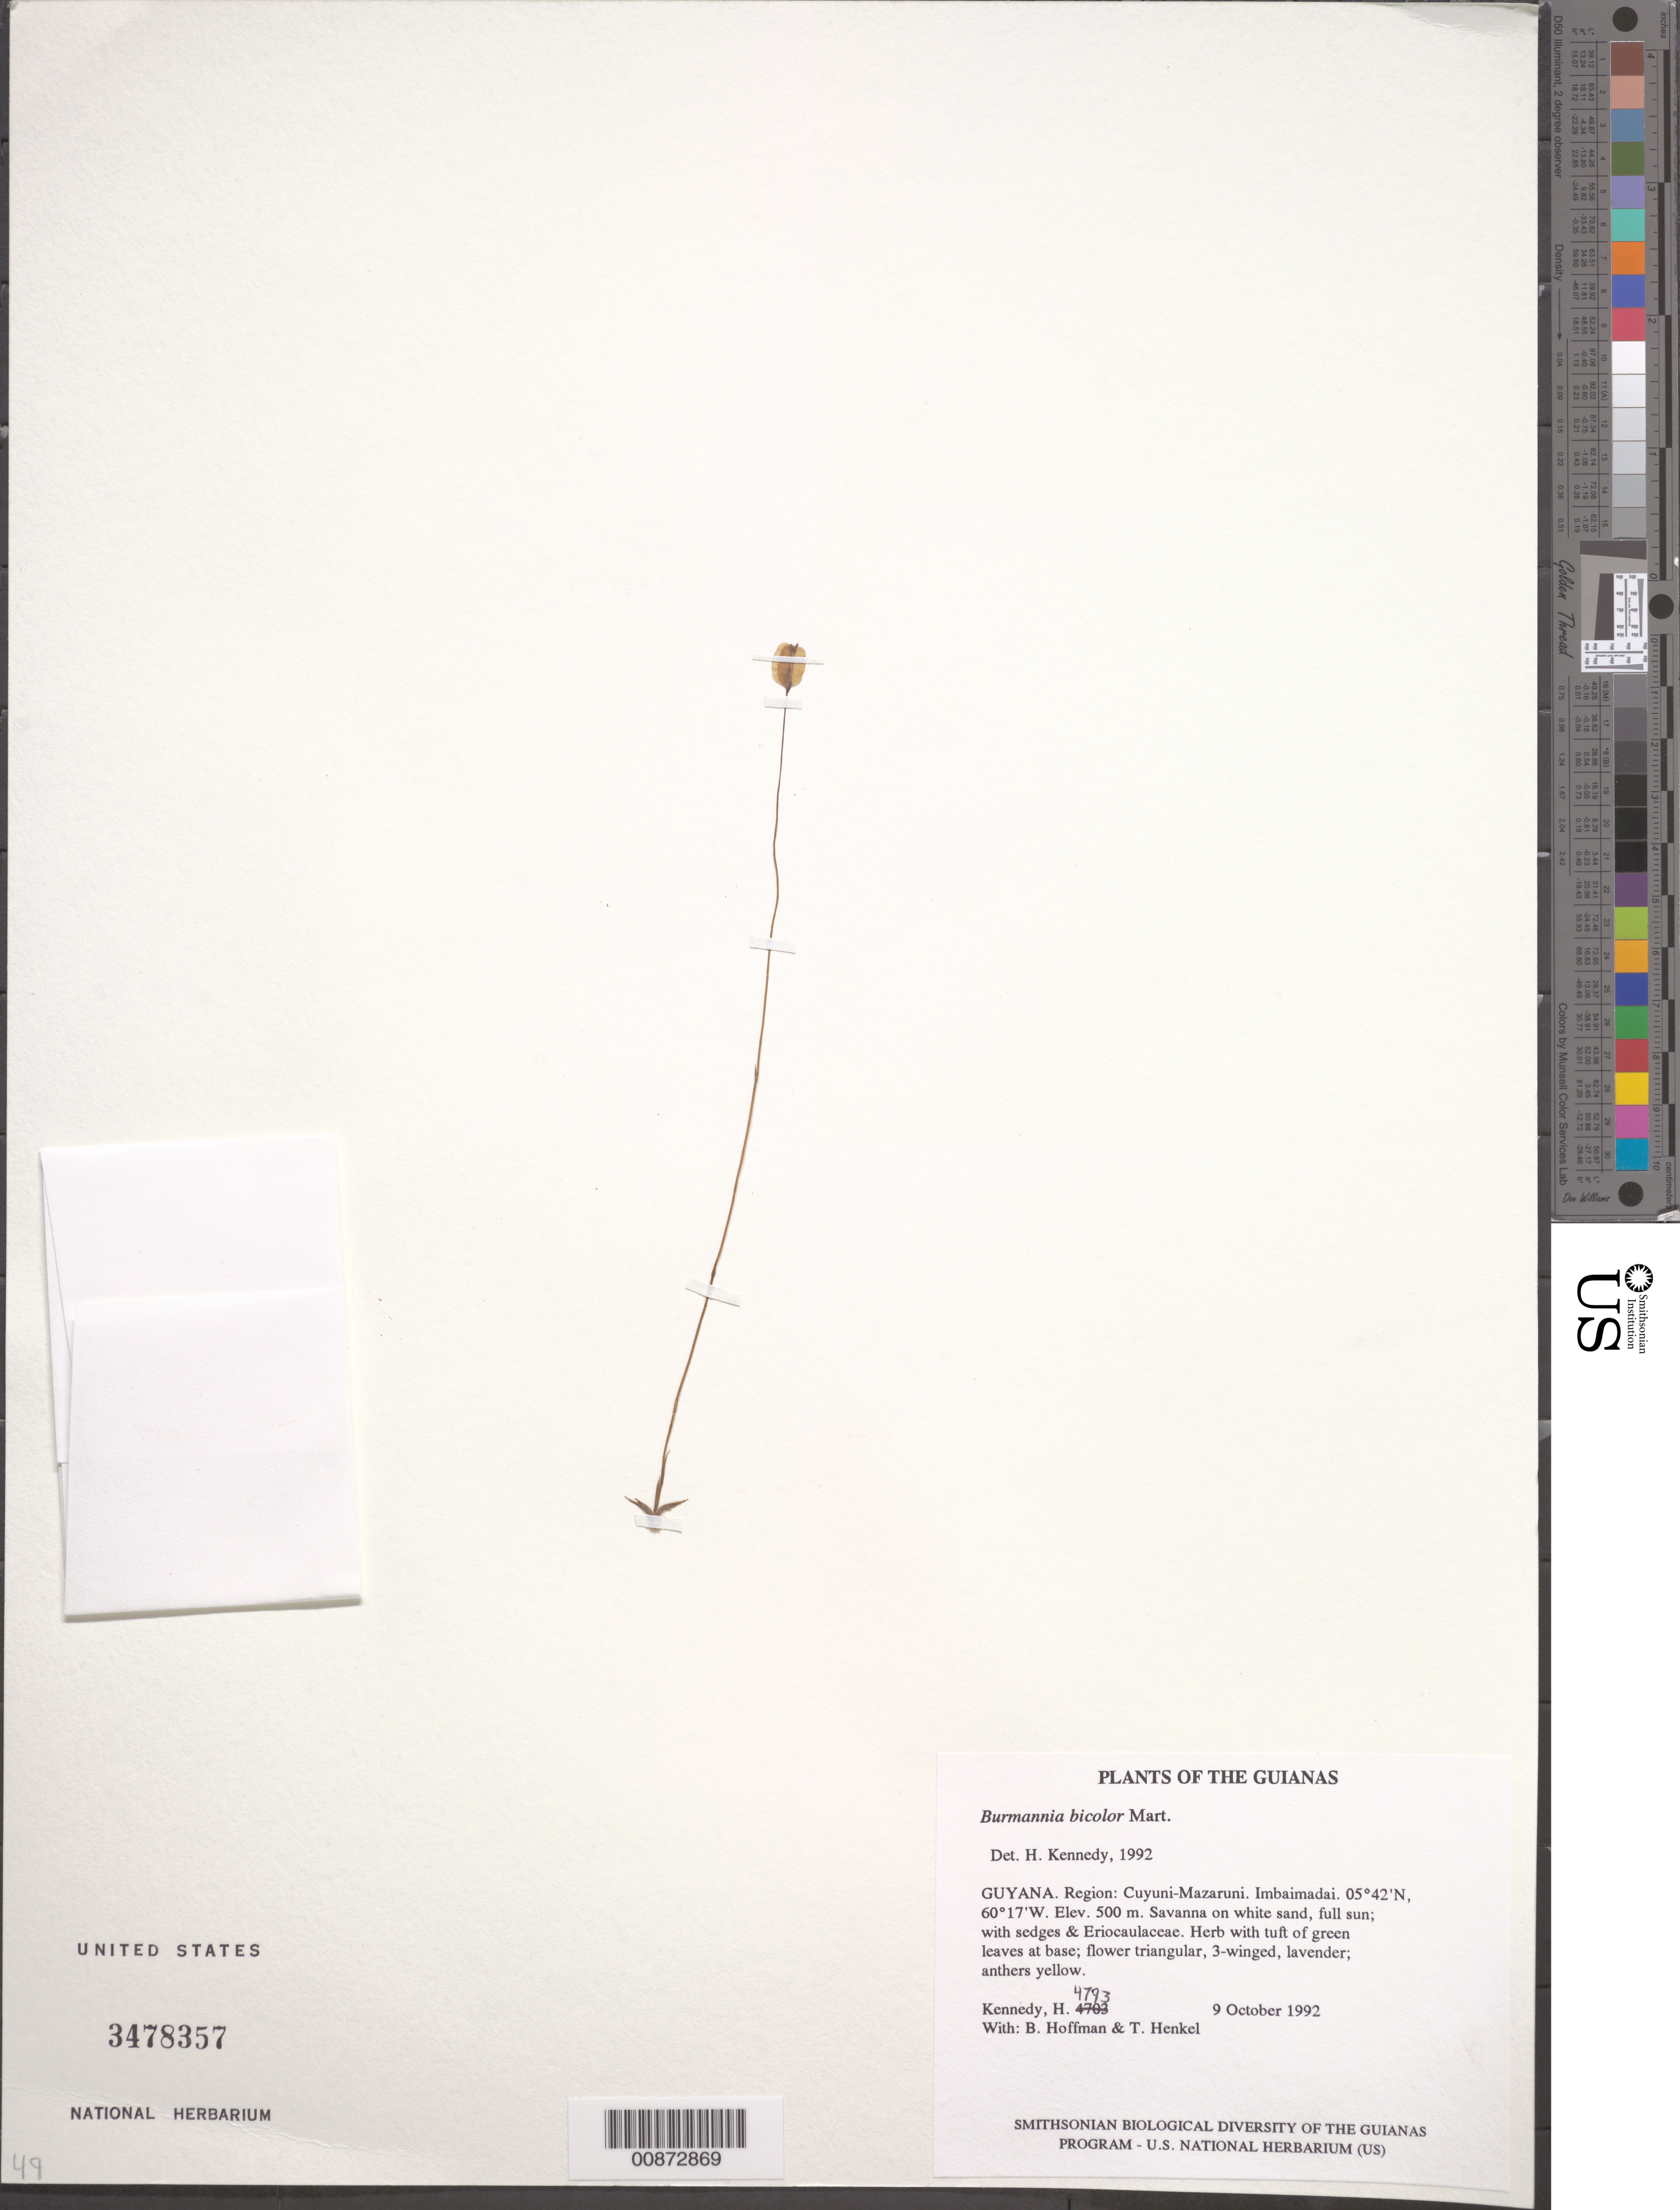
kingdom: Plantae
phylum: Tracheophyta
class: Liliopsida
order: Dioscoreales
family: Burmanniaceae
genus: Burmannia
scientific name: Burmannia bicolor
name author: Mart.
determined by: Kennedy, Helen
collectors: H. Kennedy, B. Hoffman & T. Henkel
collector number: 4793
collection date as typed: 9 October 1992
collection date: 1992-10-09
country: Guyana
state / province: Cuyuni-Mazaruni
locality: Imbaimadai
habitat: Savanna on white sand, full sun; with sedges & Eriocaulaceae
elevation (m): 500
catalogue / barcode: US 3478357